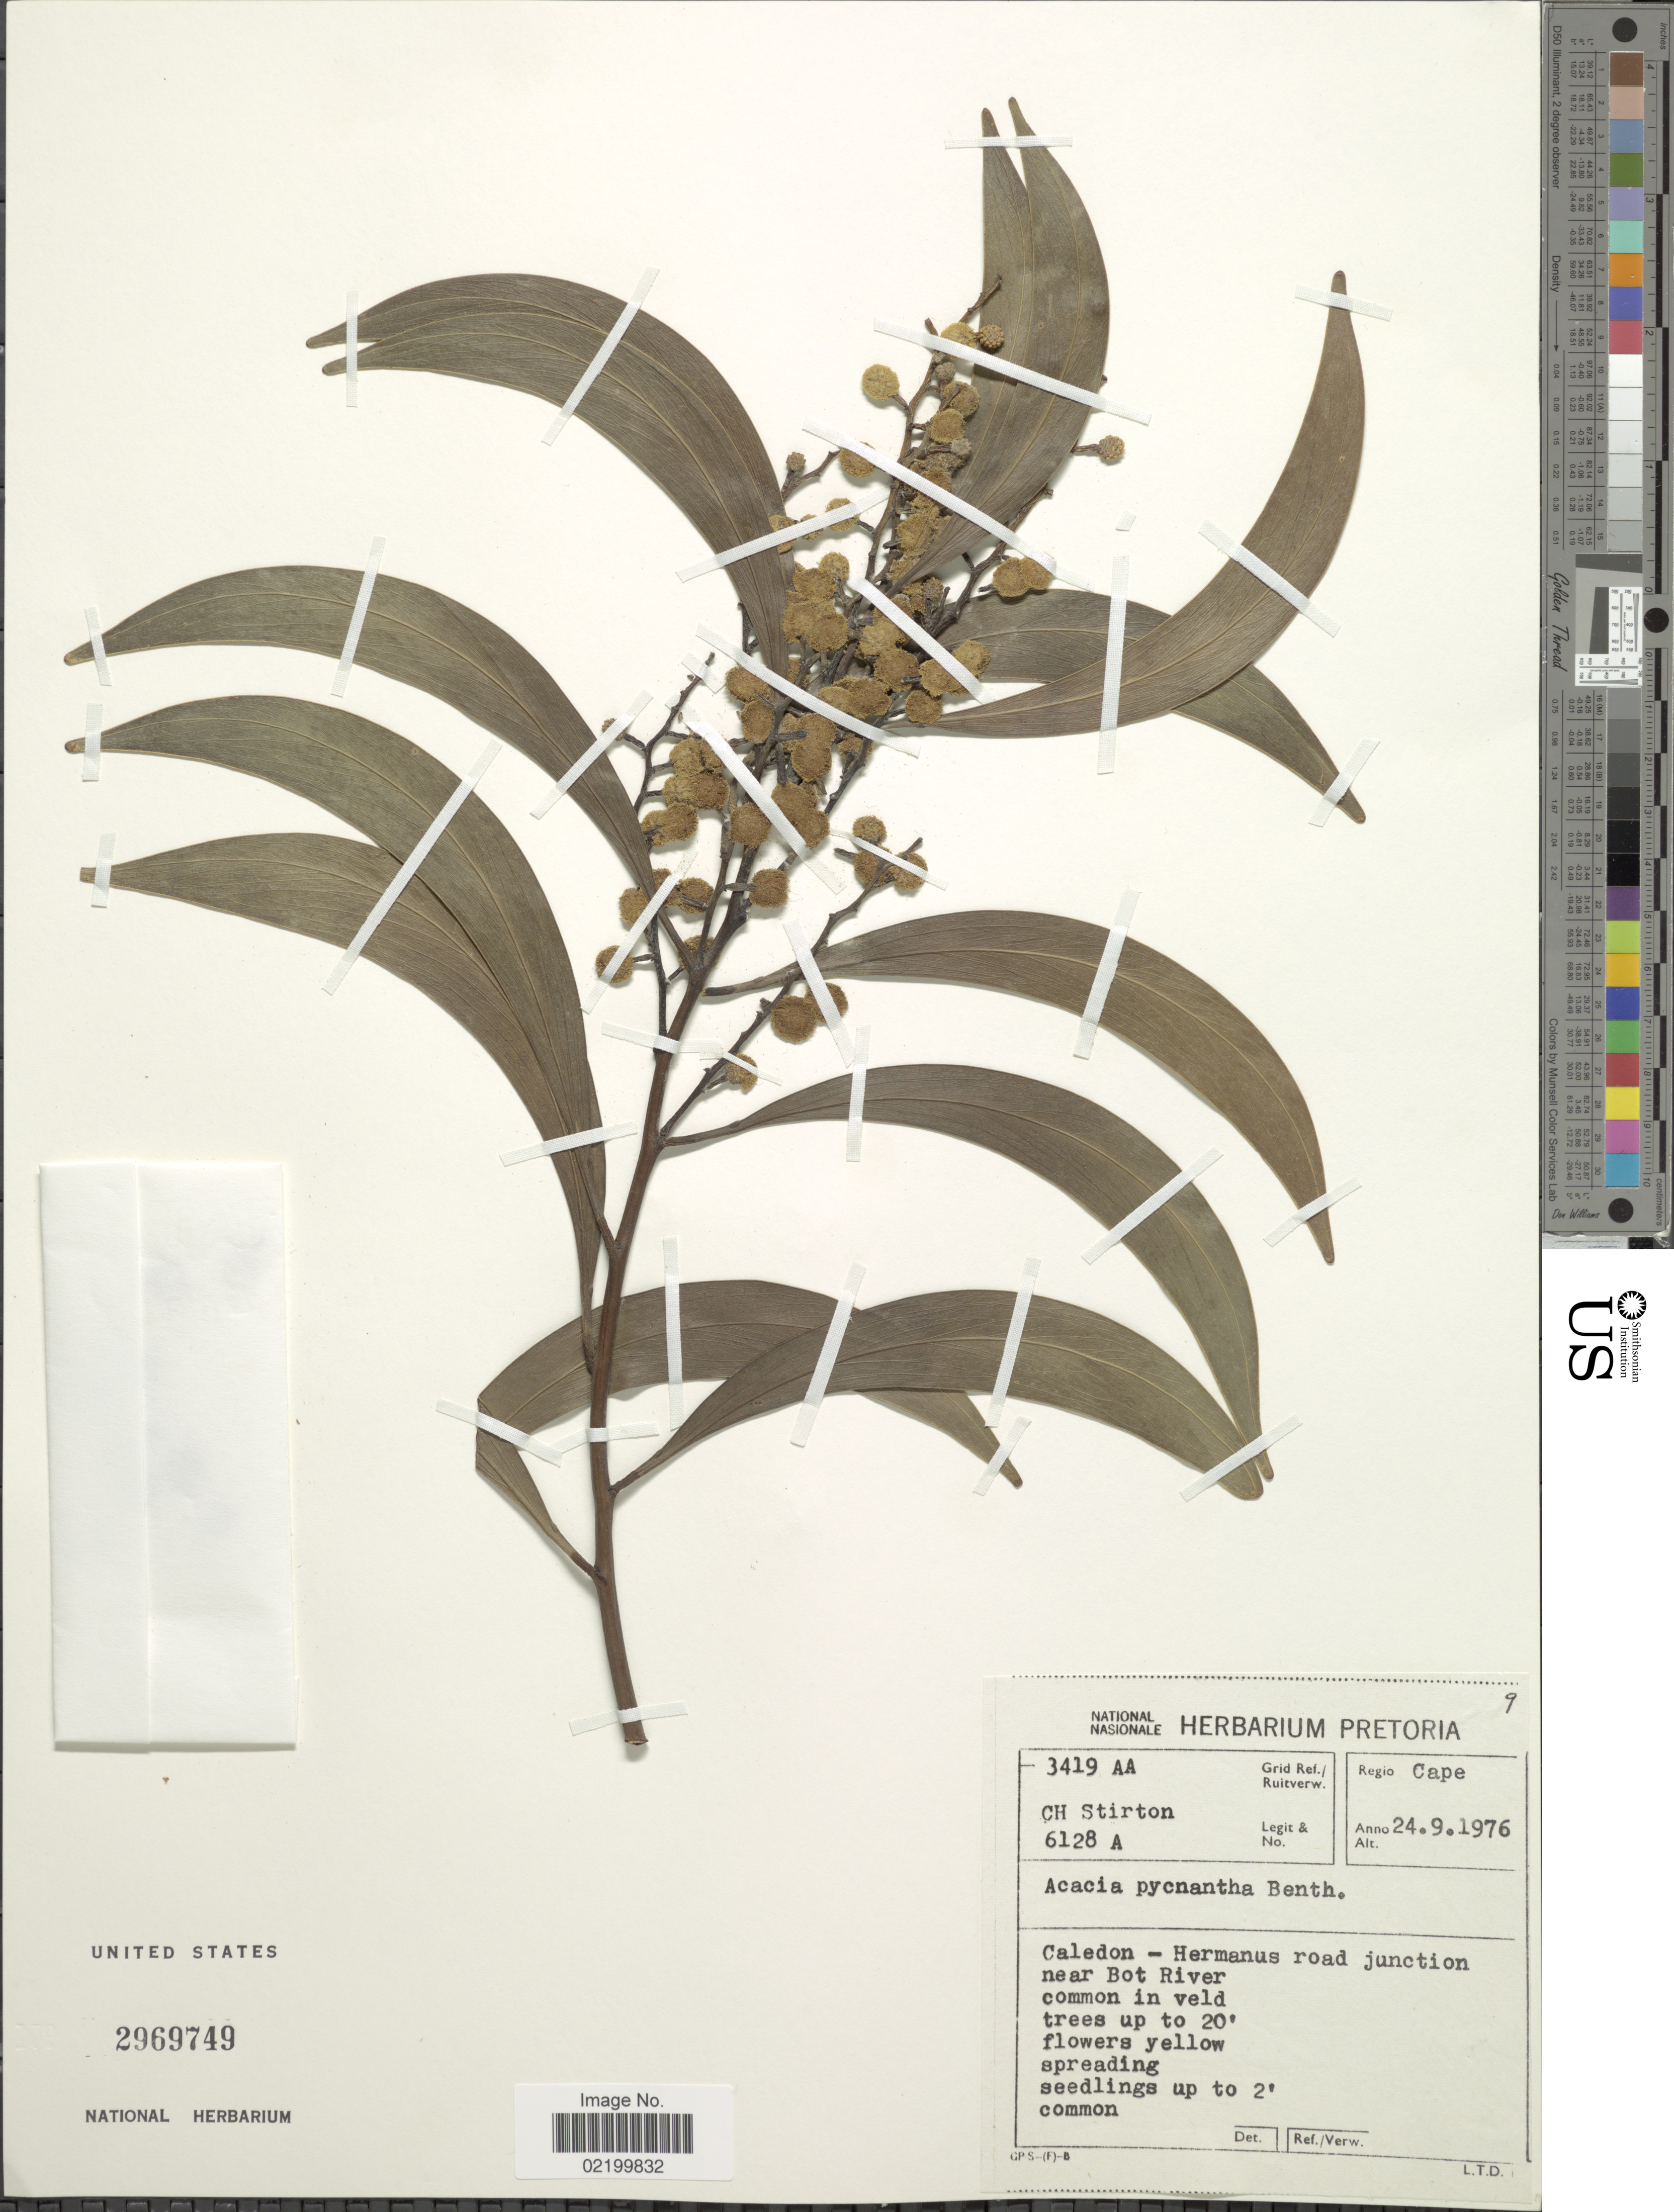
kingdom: Plantae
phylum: Tracheophyta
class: Magnoliopsida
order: Fabales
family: Fabaceae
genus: Acacia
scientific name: Acacia pycnantha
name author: Benth.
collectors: C. H. Stirton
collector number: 6128A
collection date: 1976-09-24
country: South Africa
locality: Cape. Caledon - Hemanus road junction near Bot River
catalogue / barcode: US 2969749